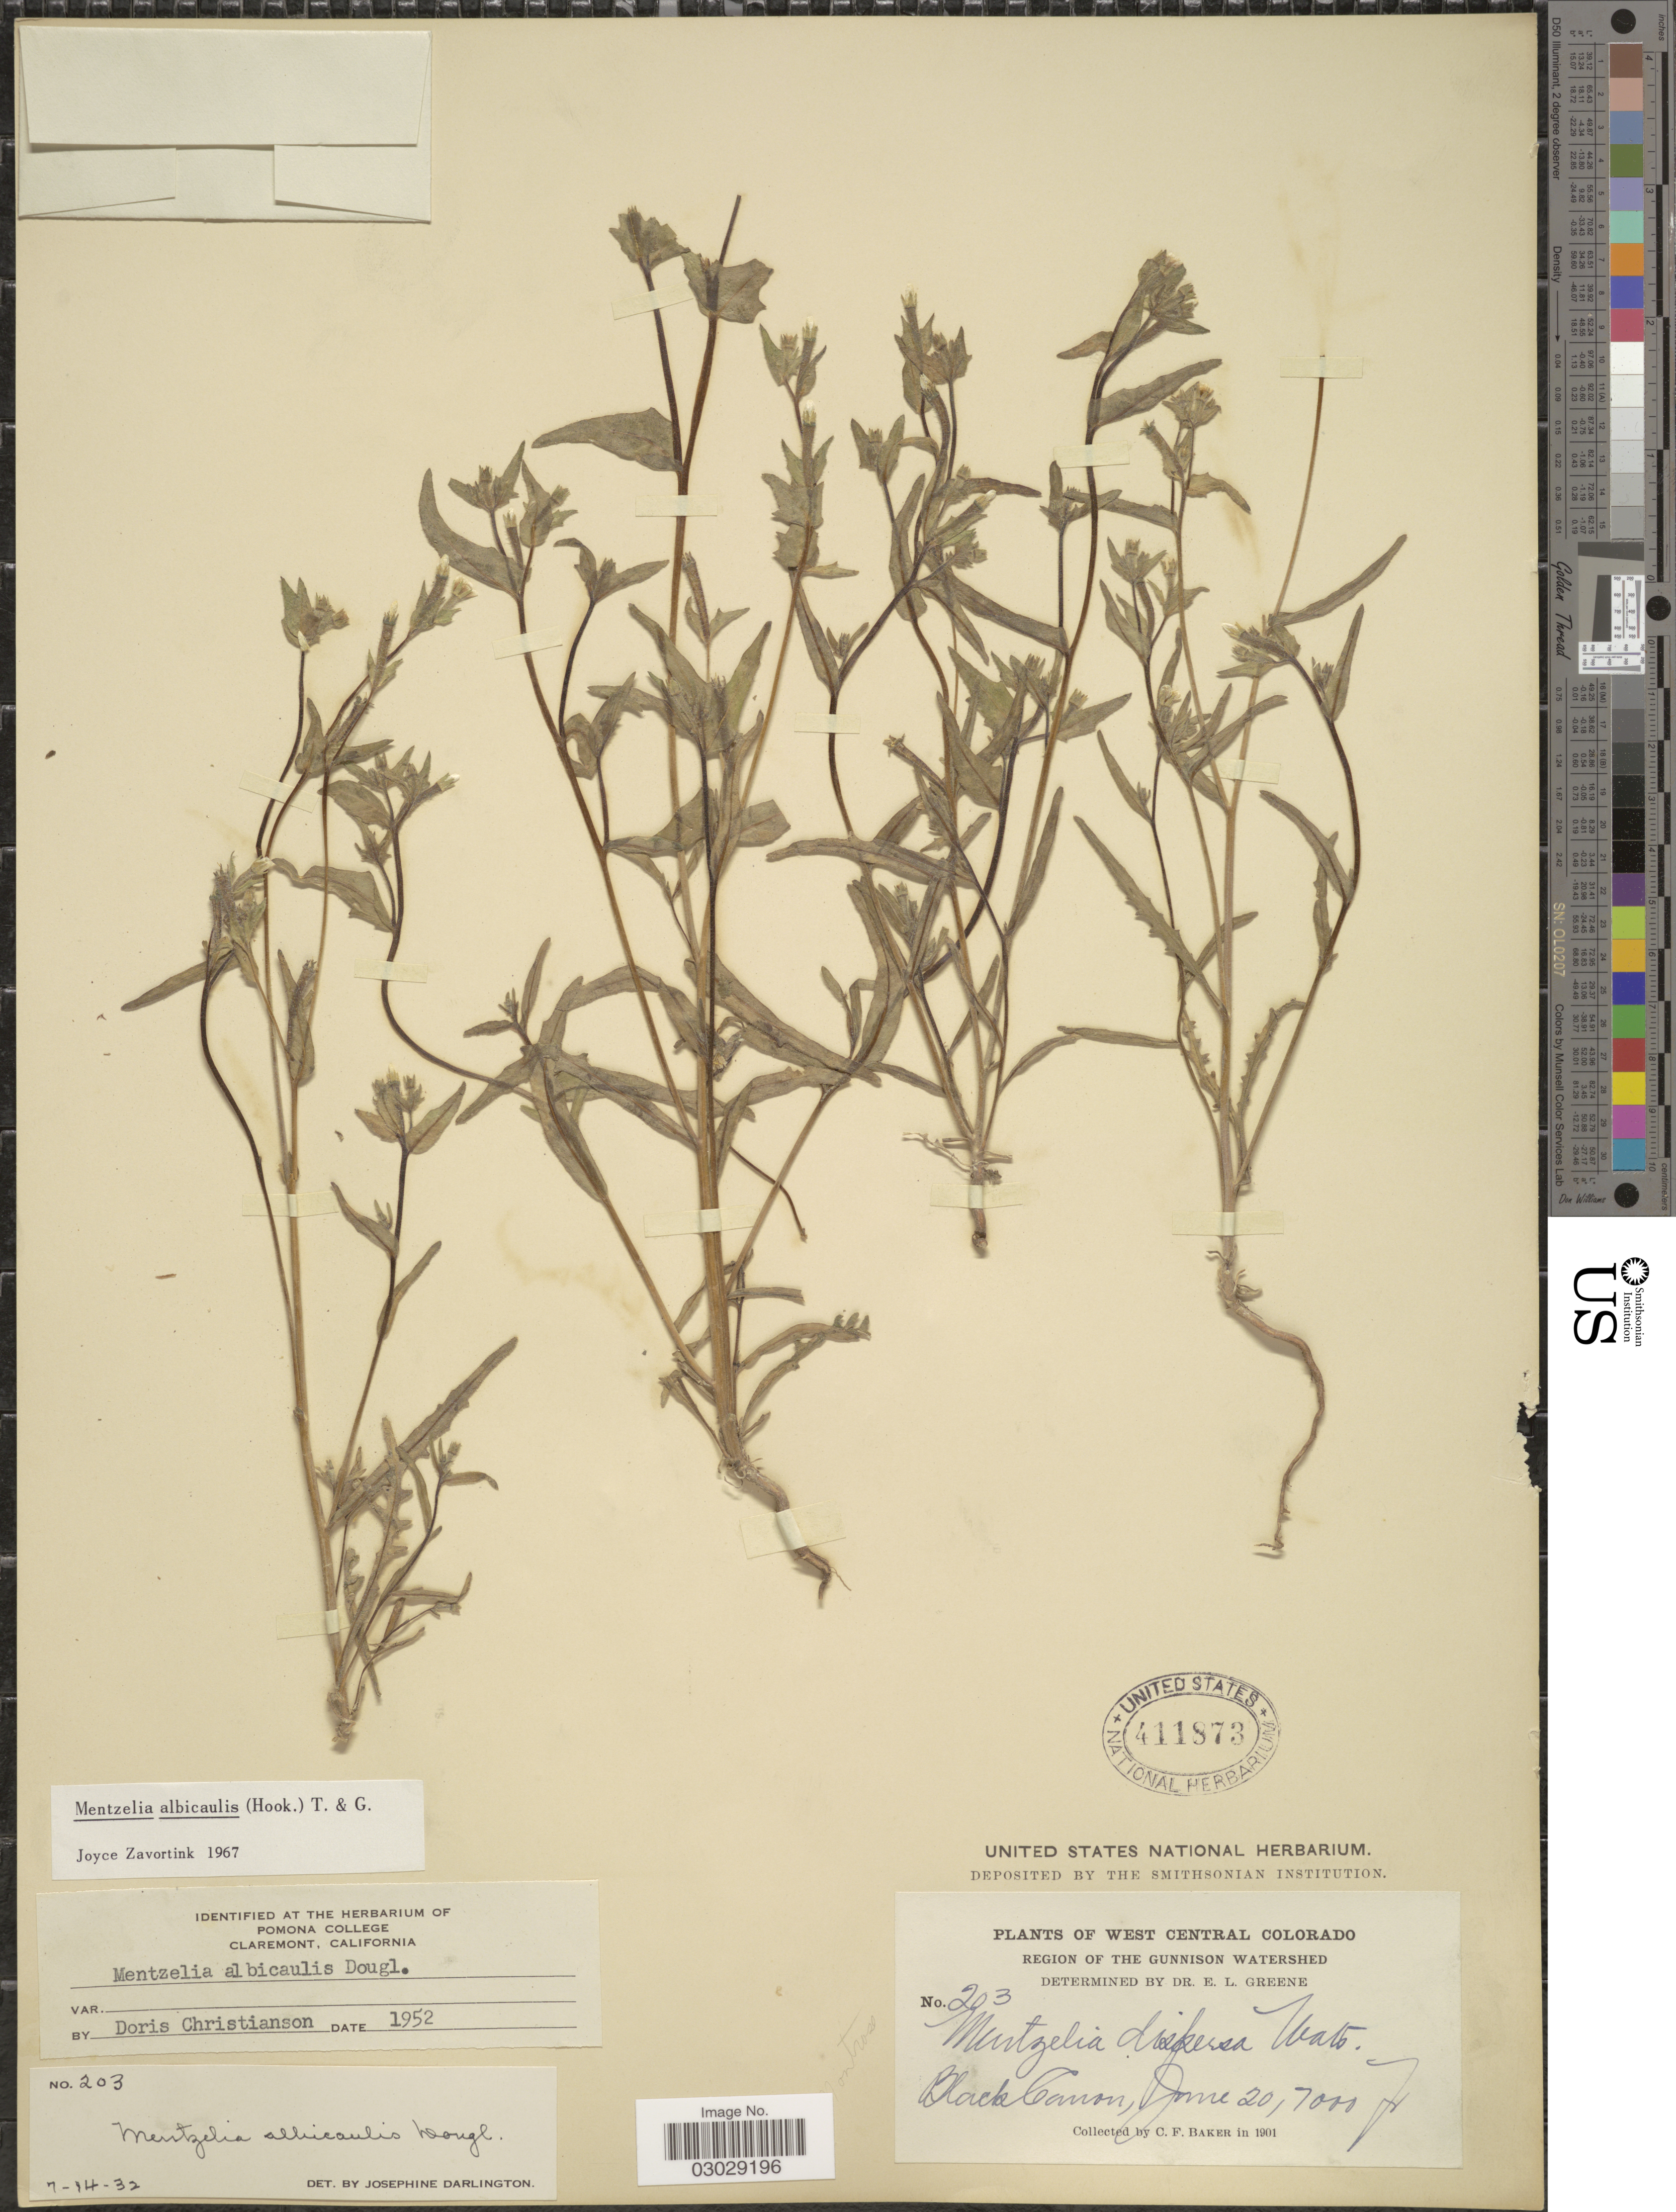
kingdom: Plantae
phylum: Tracheophyta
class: Magnoliopsida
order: Cornales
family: Loasaceae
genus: Mentzelia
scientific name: Mentzelia albicaulis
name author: (Douglas ex Hook.) Douglas ex Torr. & A. Gray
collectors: C. F. Baker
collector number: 203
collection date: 1901-06-20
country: United States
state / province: Colorado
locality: Central Colorado. The Gunnison Watershed. Region of the Gunnison Watershed. Black Canon.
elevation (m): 2134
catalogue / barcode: US 411873